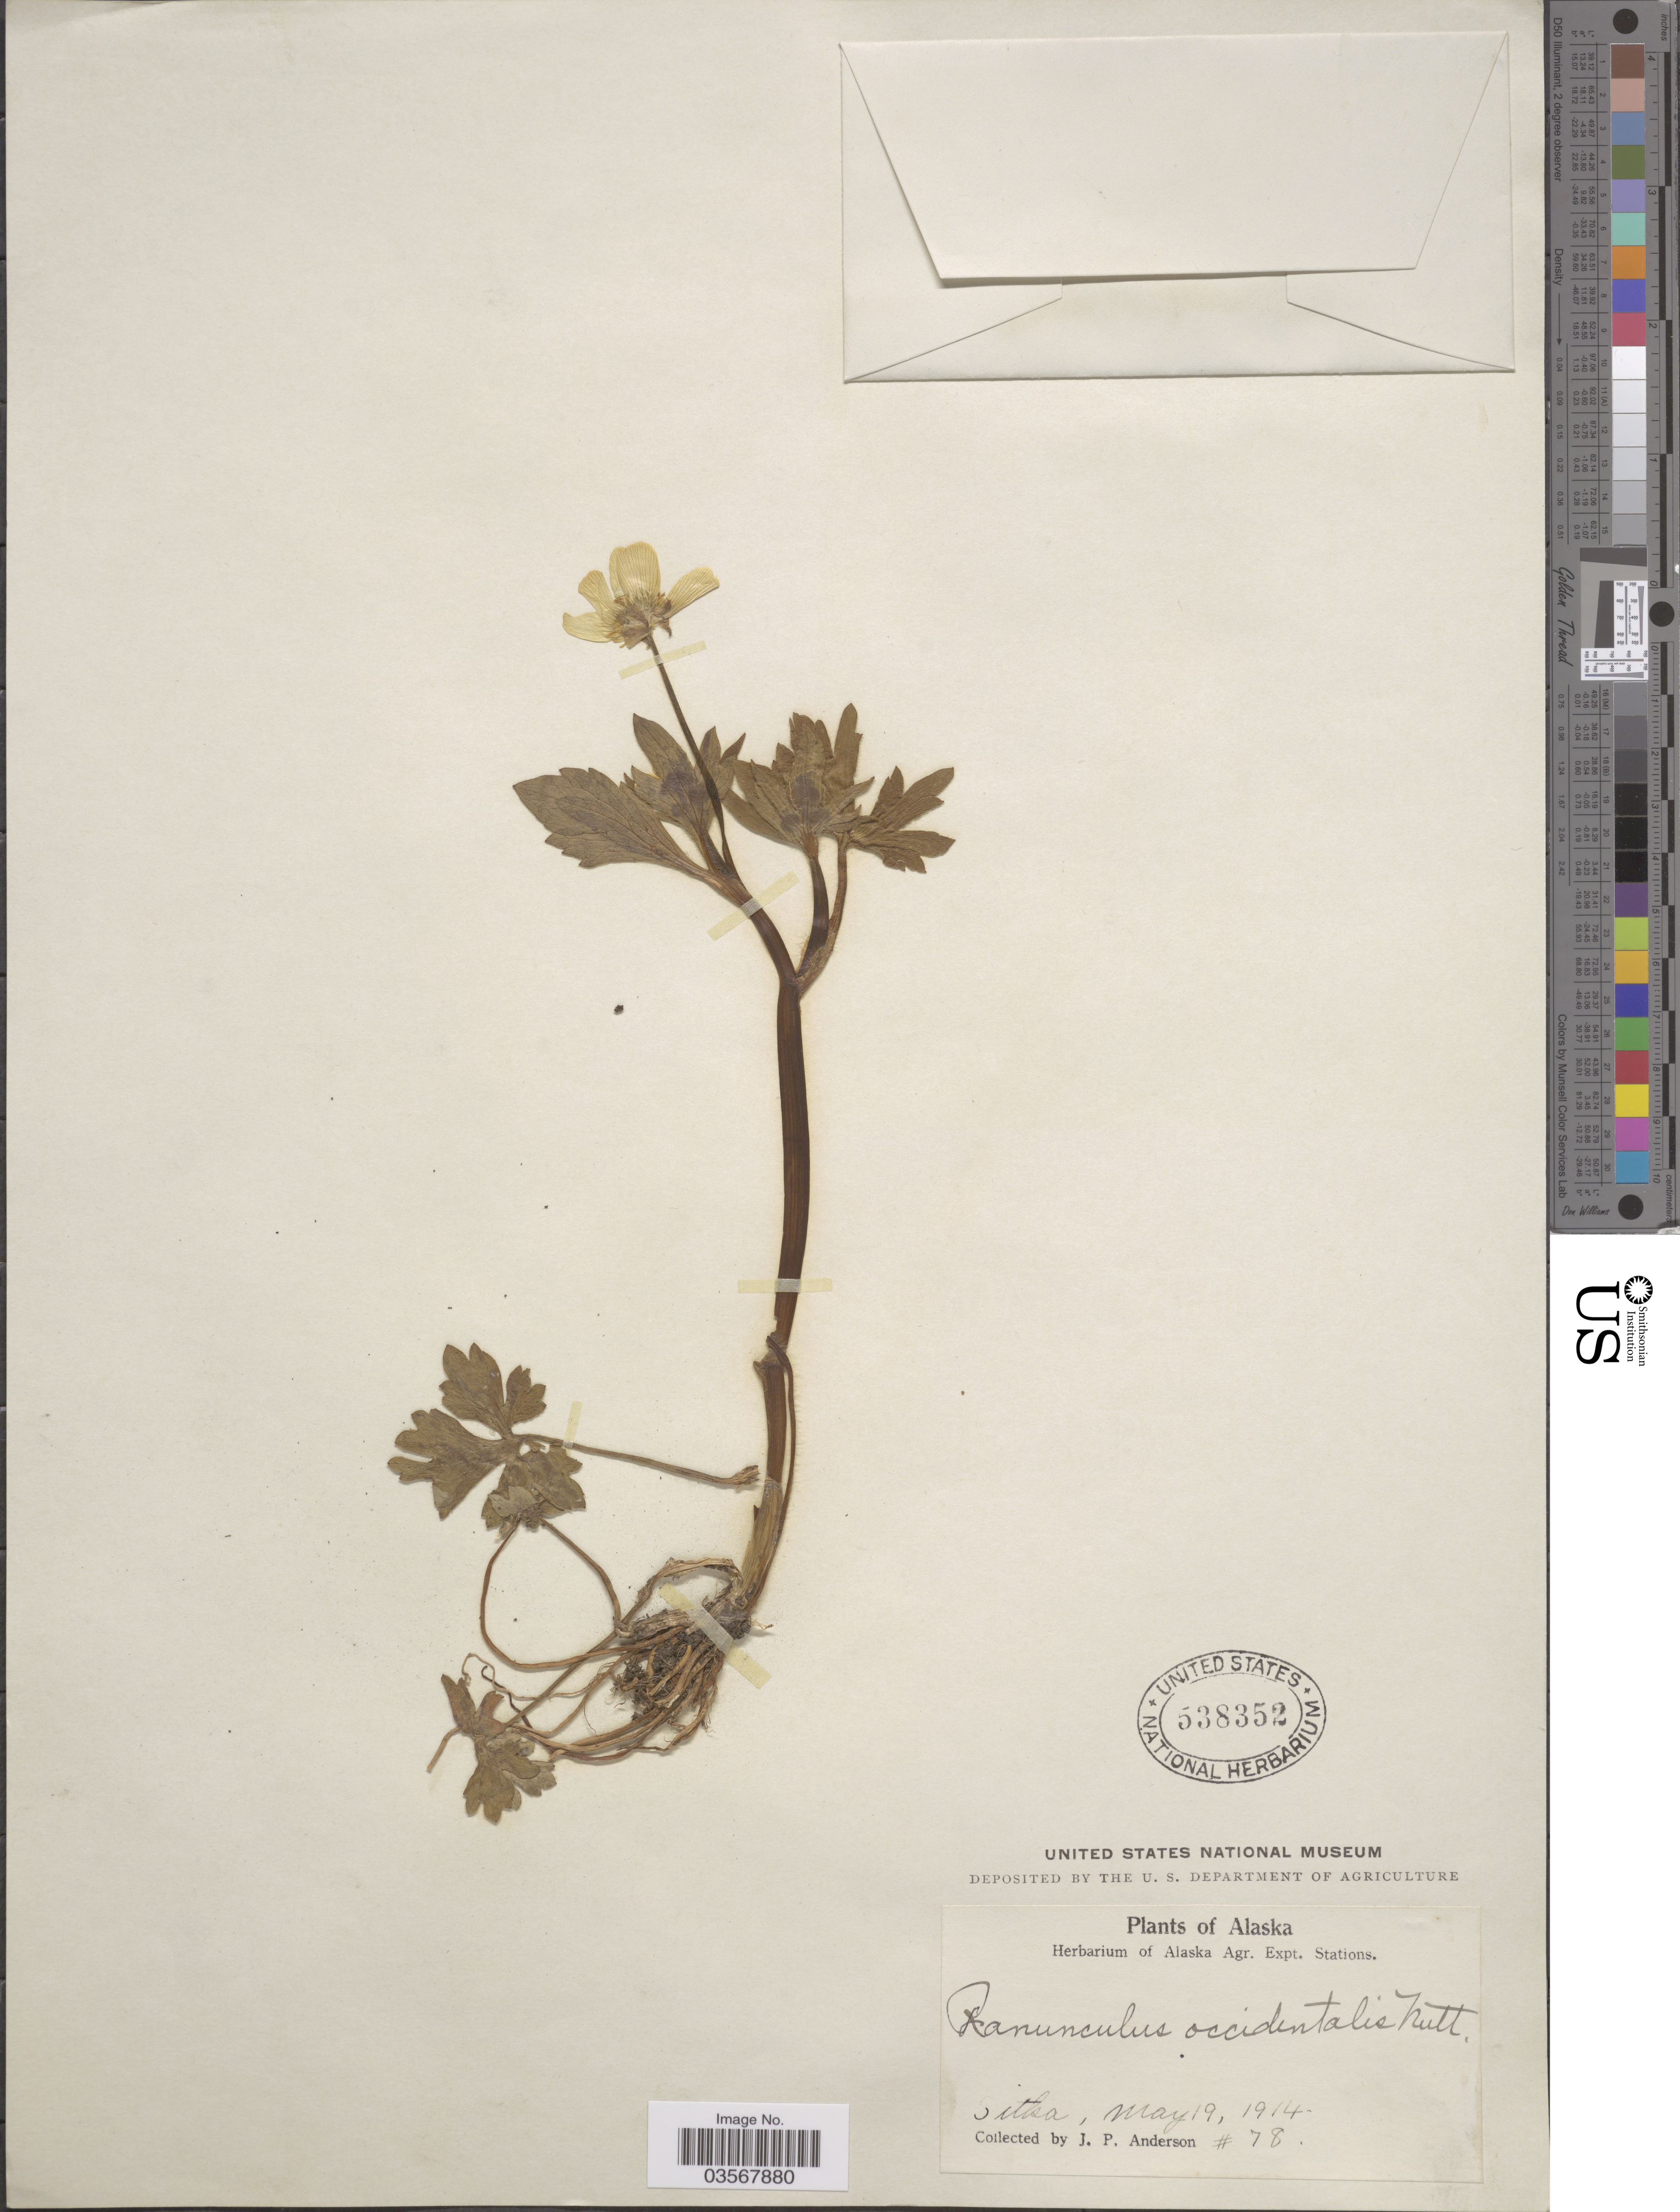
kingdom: Plantae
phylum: Tracheophyta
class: Magnoliopsida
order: Ranunculales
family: Ranunculaceae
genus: Ranunculus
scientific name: Ranunculus occidentalis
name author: Nutt.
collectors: J. P. Anderson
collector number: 78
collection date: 1914-05-19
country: United States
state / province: Alaska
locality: Sitka.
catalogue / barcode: US 538352